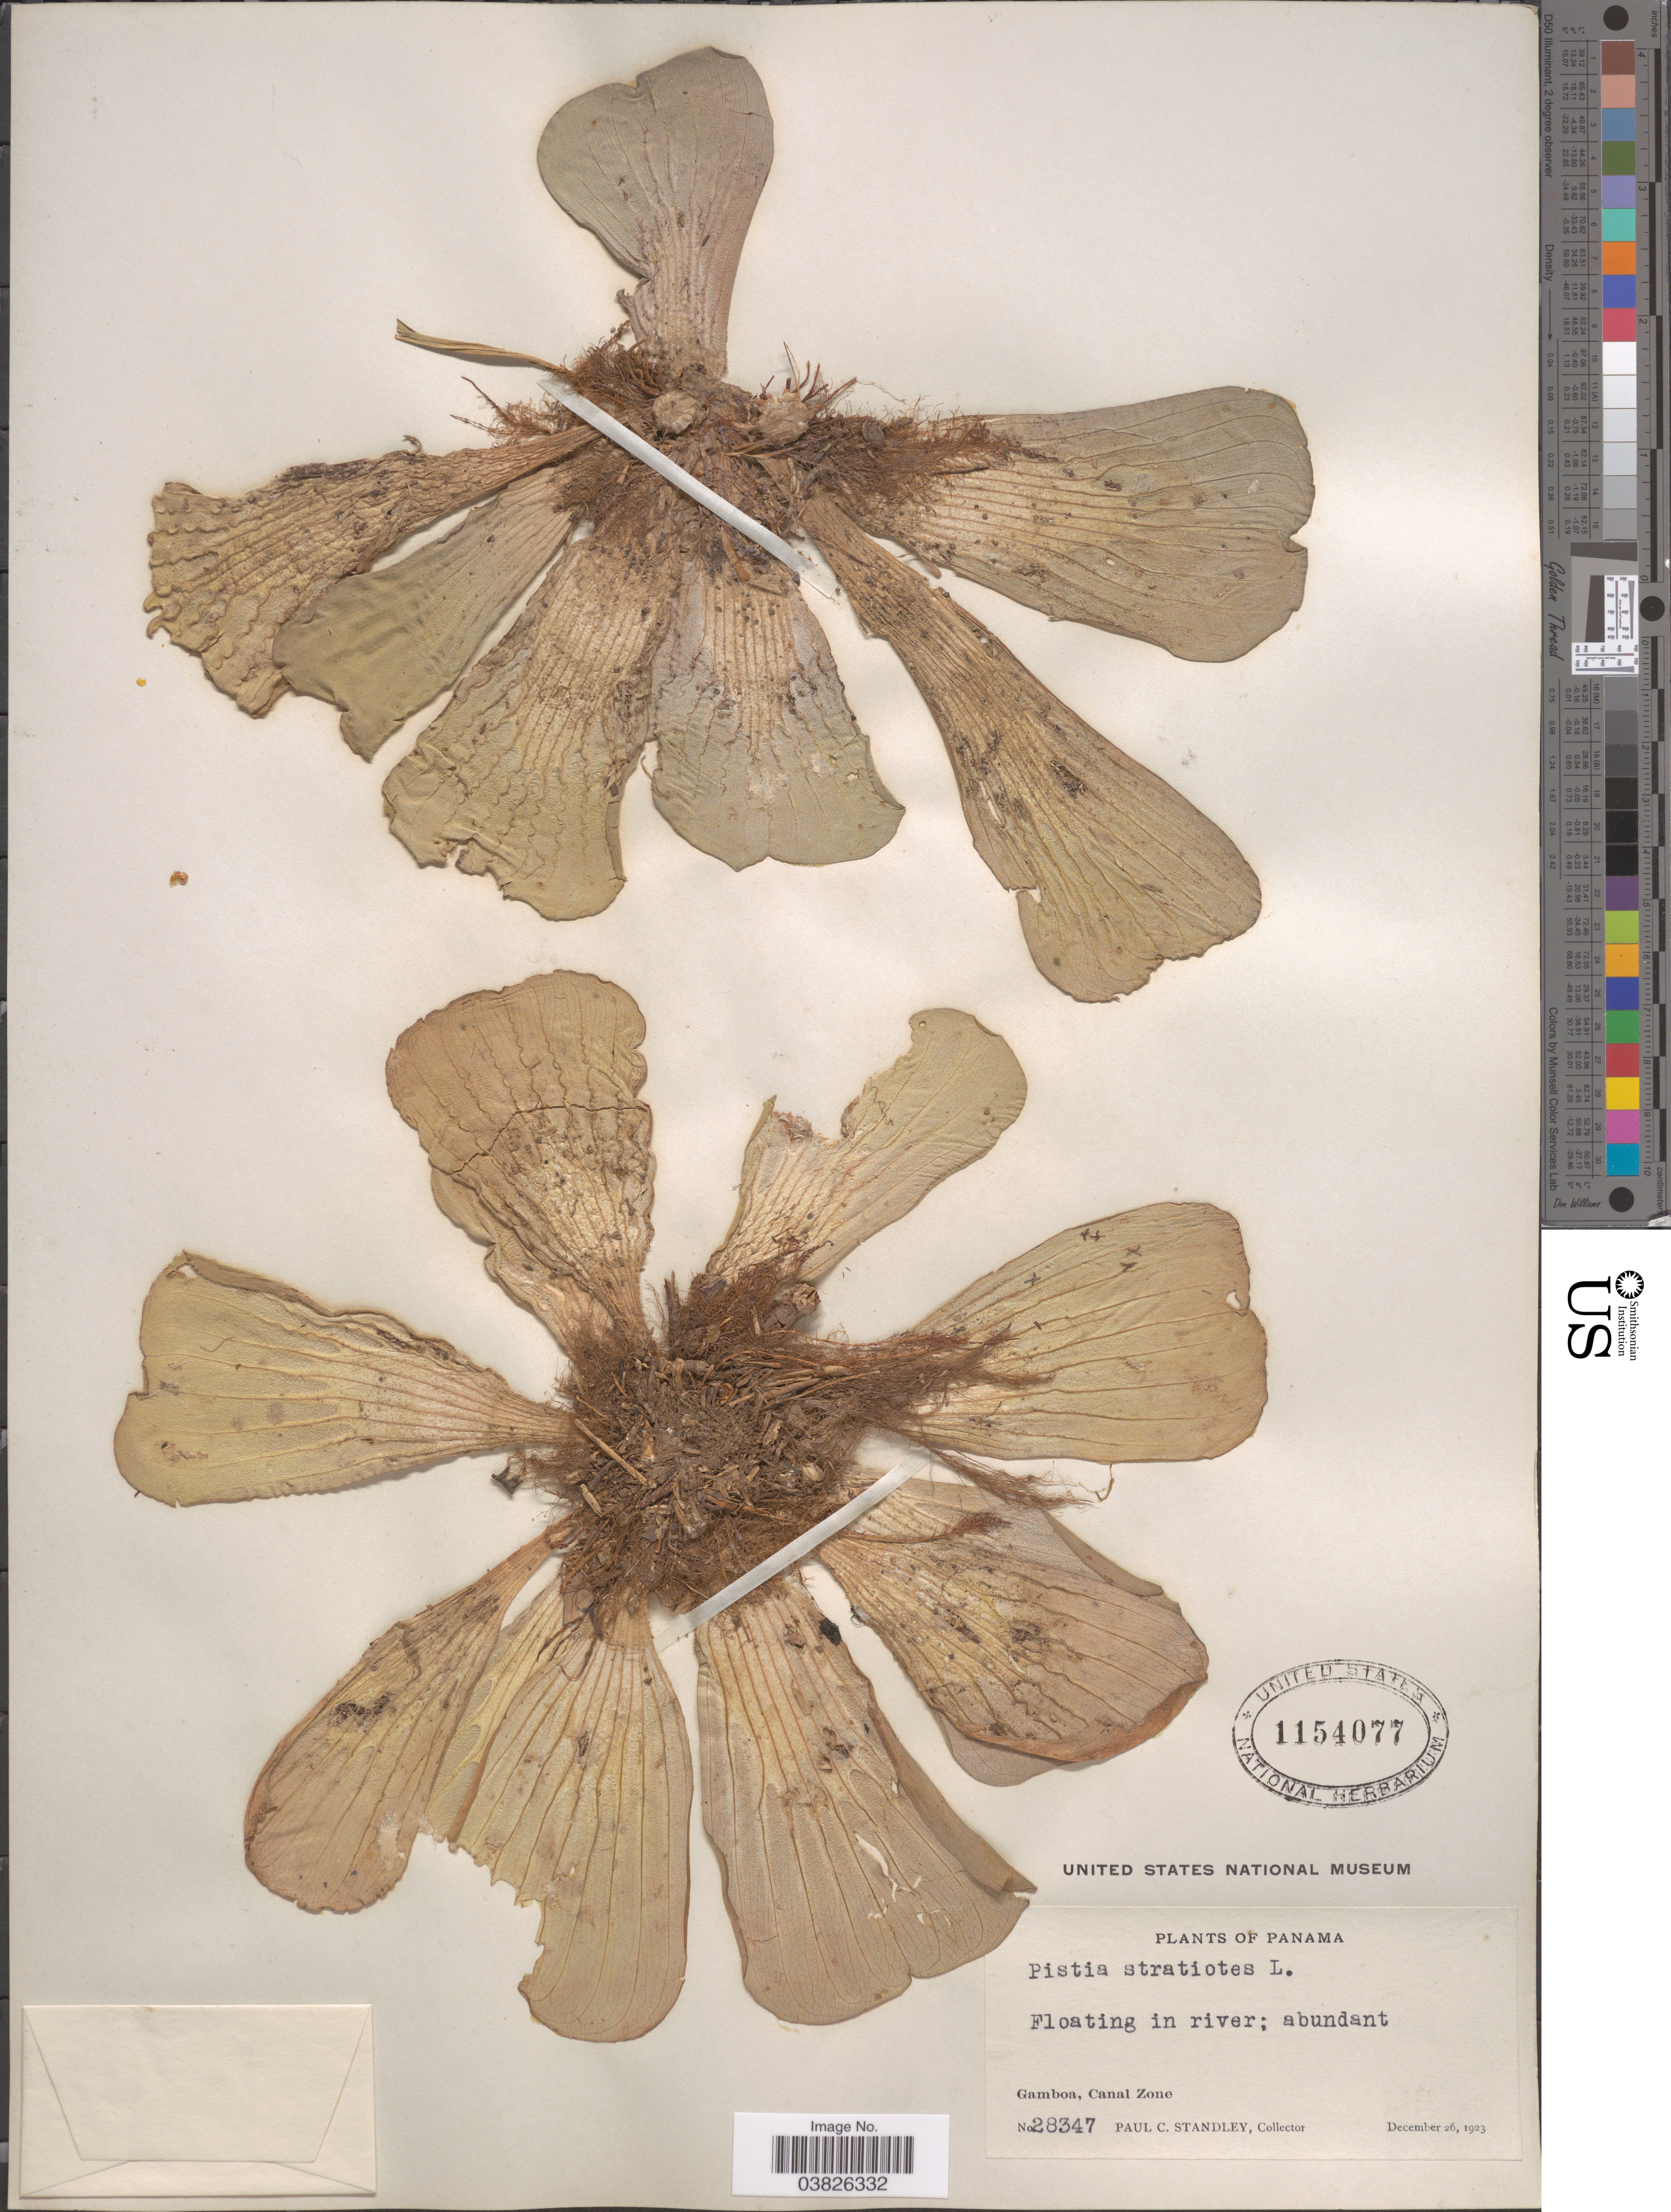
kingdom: Plantae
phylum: Tracheophyta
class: Liliopsida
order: Alismatales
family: Araceae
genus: Pistia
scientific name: Pistia stratiotes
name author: L.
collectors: P. C. Standley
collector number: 28347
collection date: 1923-12-26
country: Panama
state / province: Colón / Panamá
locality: Gamboa, Canal Zone.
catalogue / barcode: US 1154077